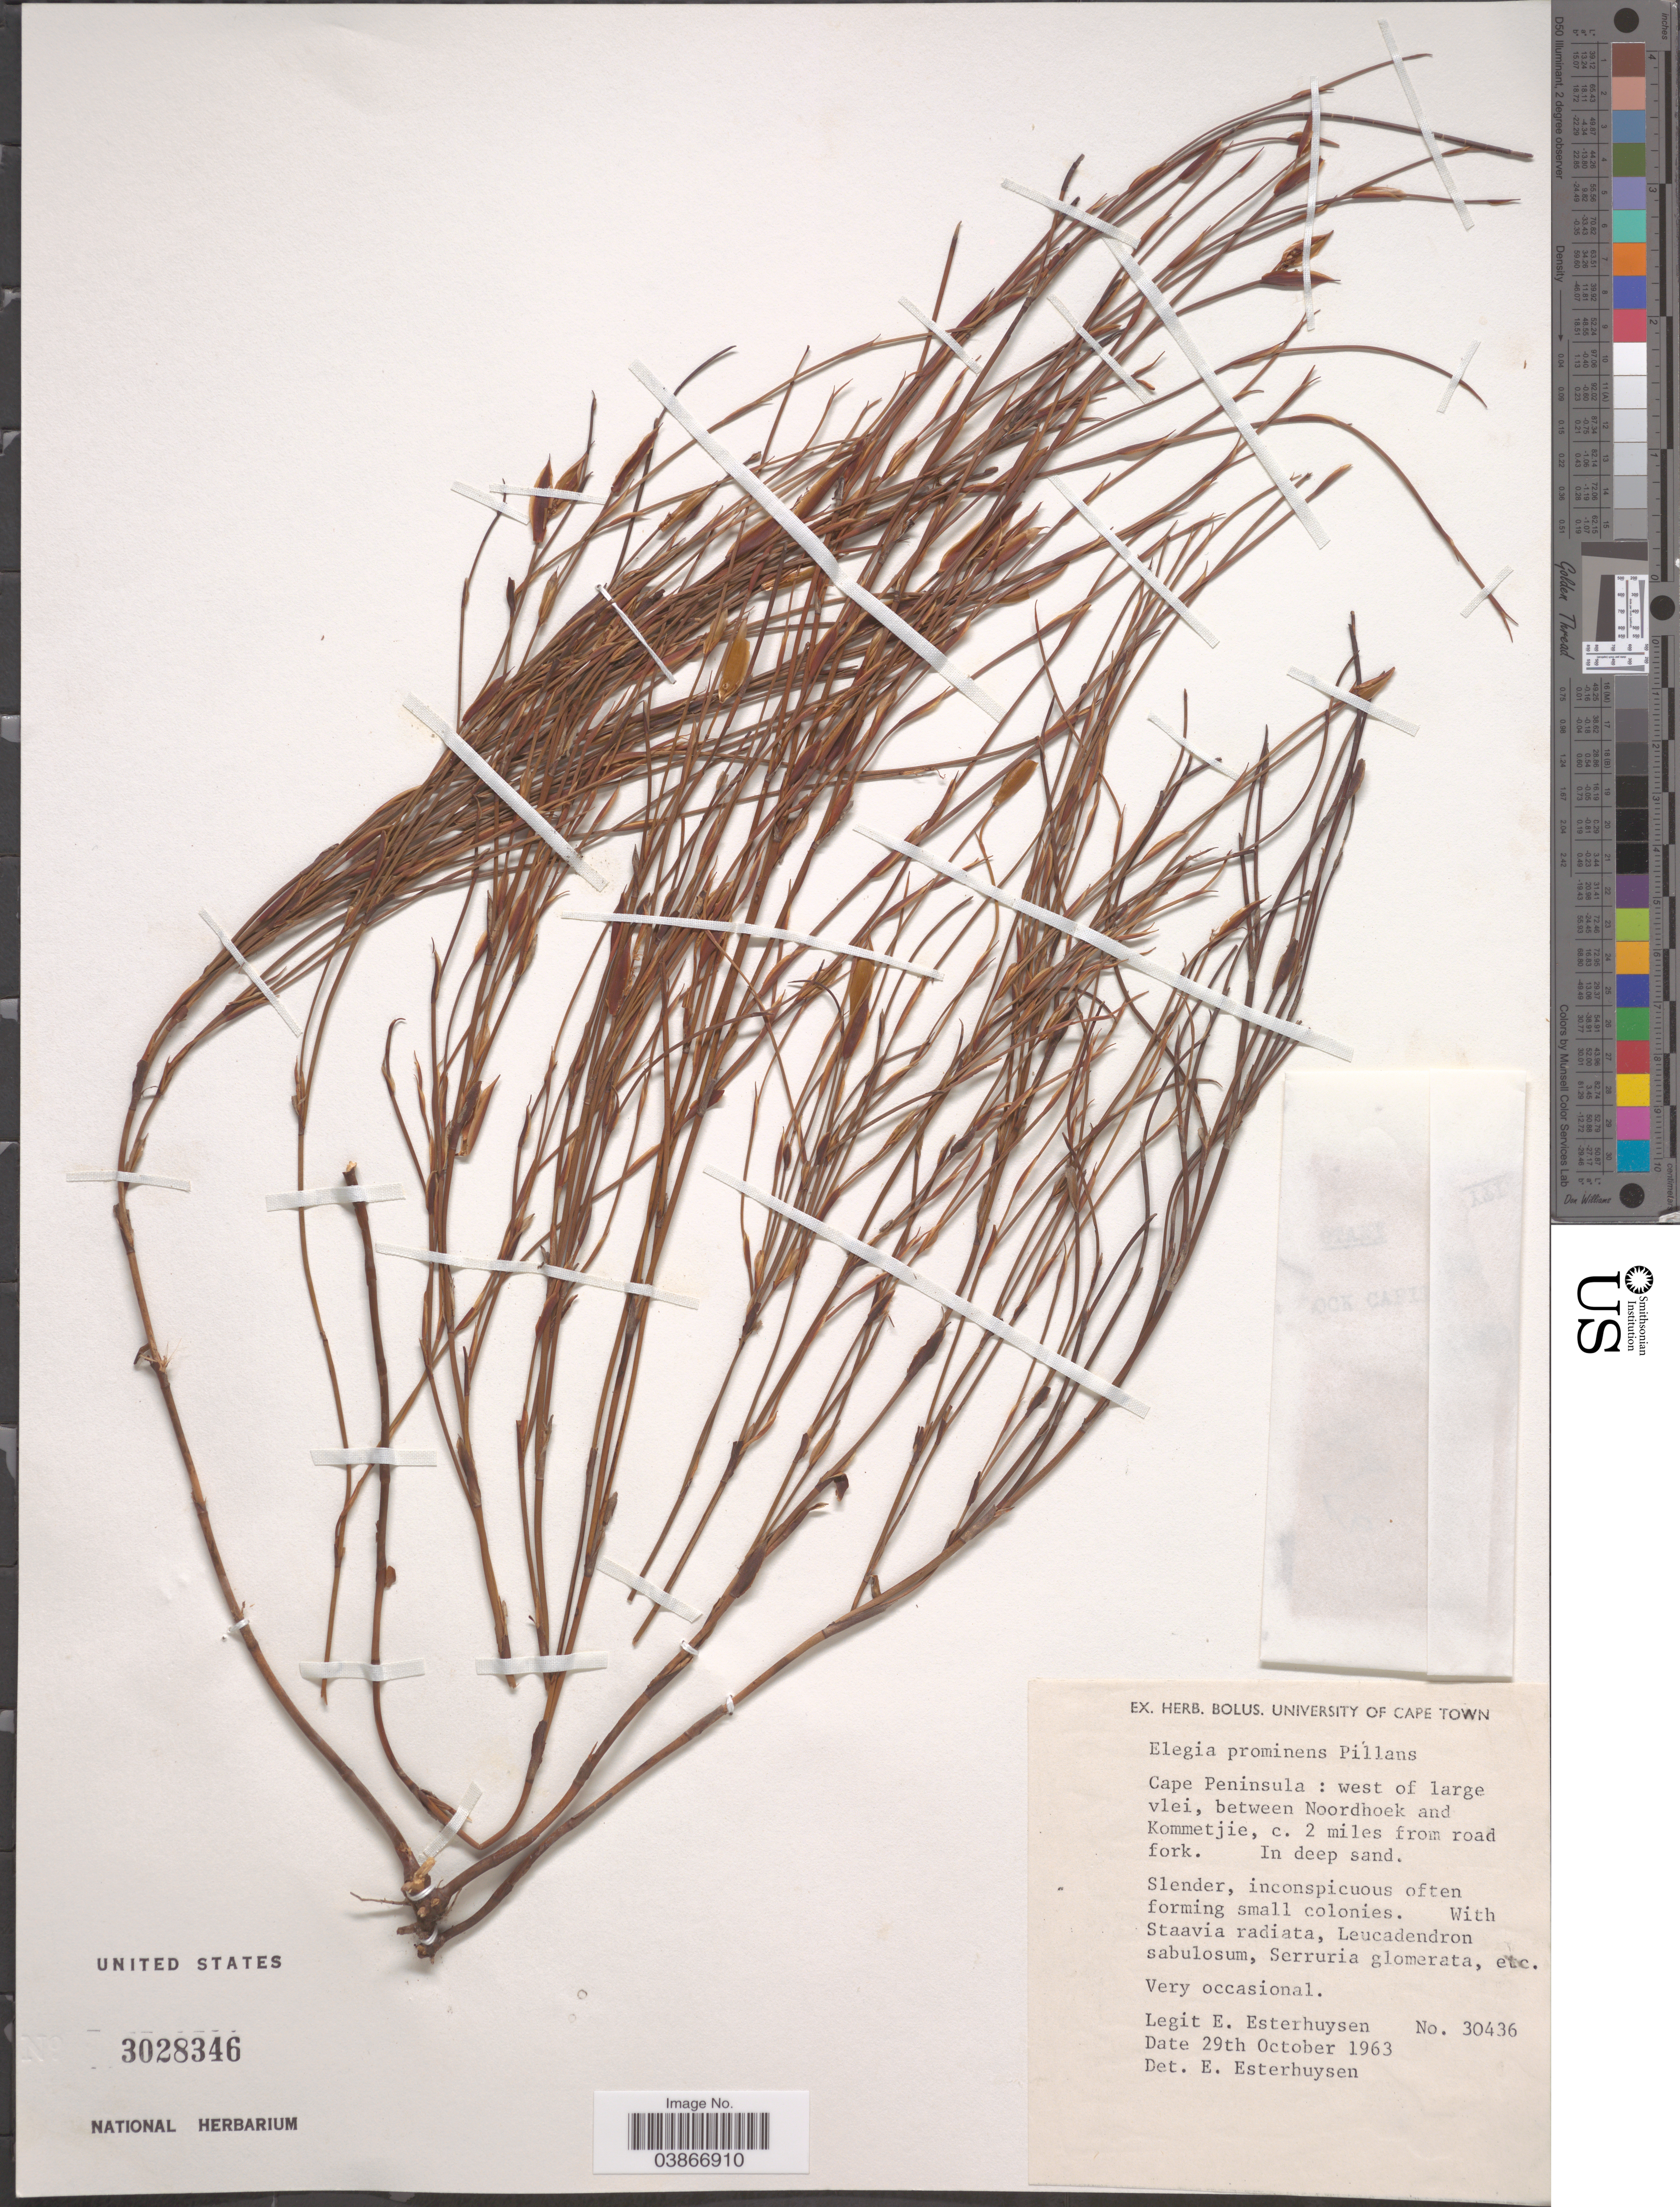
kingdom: Plantae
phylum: Tracheophyta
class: Liliopsida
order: Poales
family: Restionaceae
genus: Elegia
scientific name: Elegia prominens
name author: Pillans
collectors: E. E. Esterhuysen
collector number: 30436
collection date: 1963-10-29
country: South Africa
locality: Cape Peninsula: west of large vlei, between Noordhoek and Kommetjie, c. 2 miles from road fork.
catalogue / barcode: US 3028346